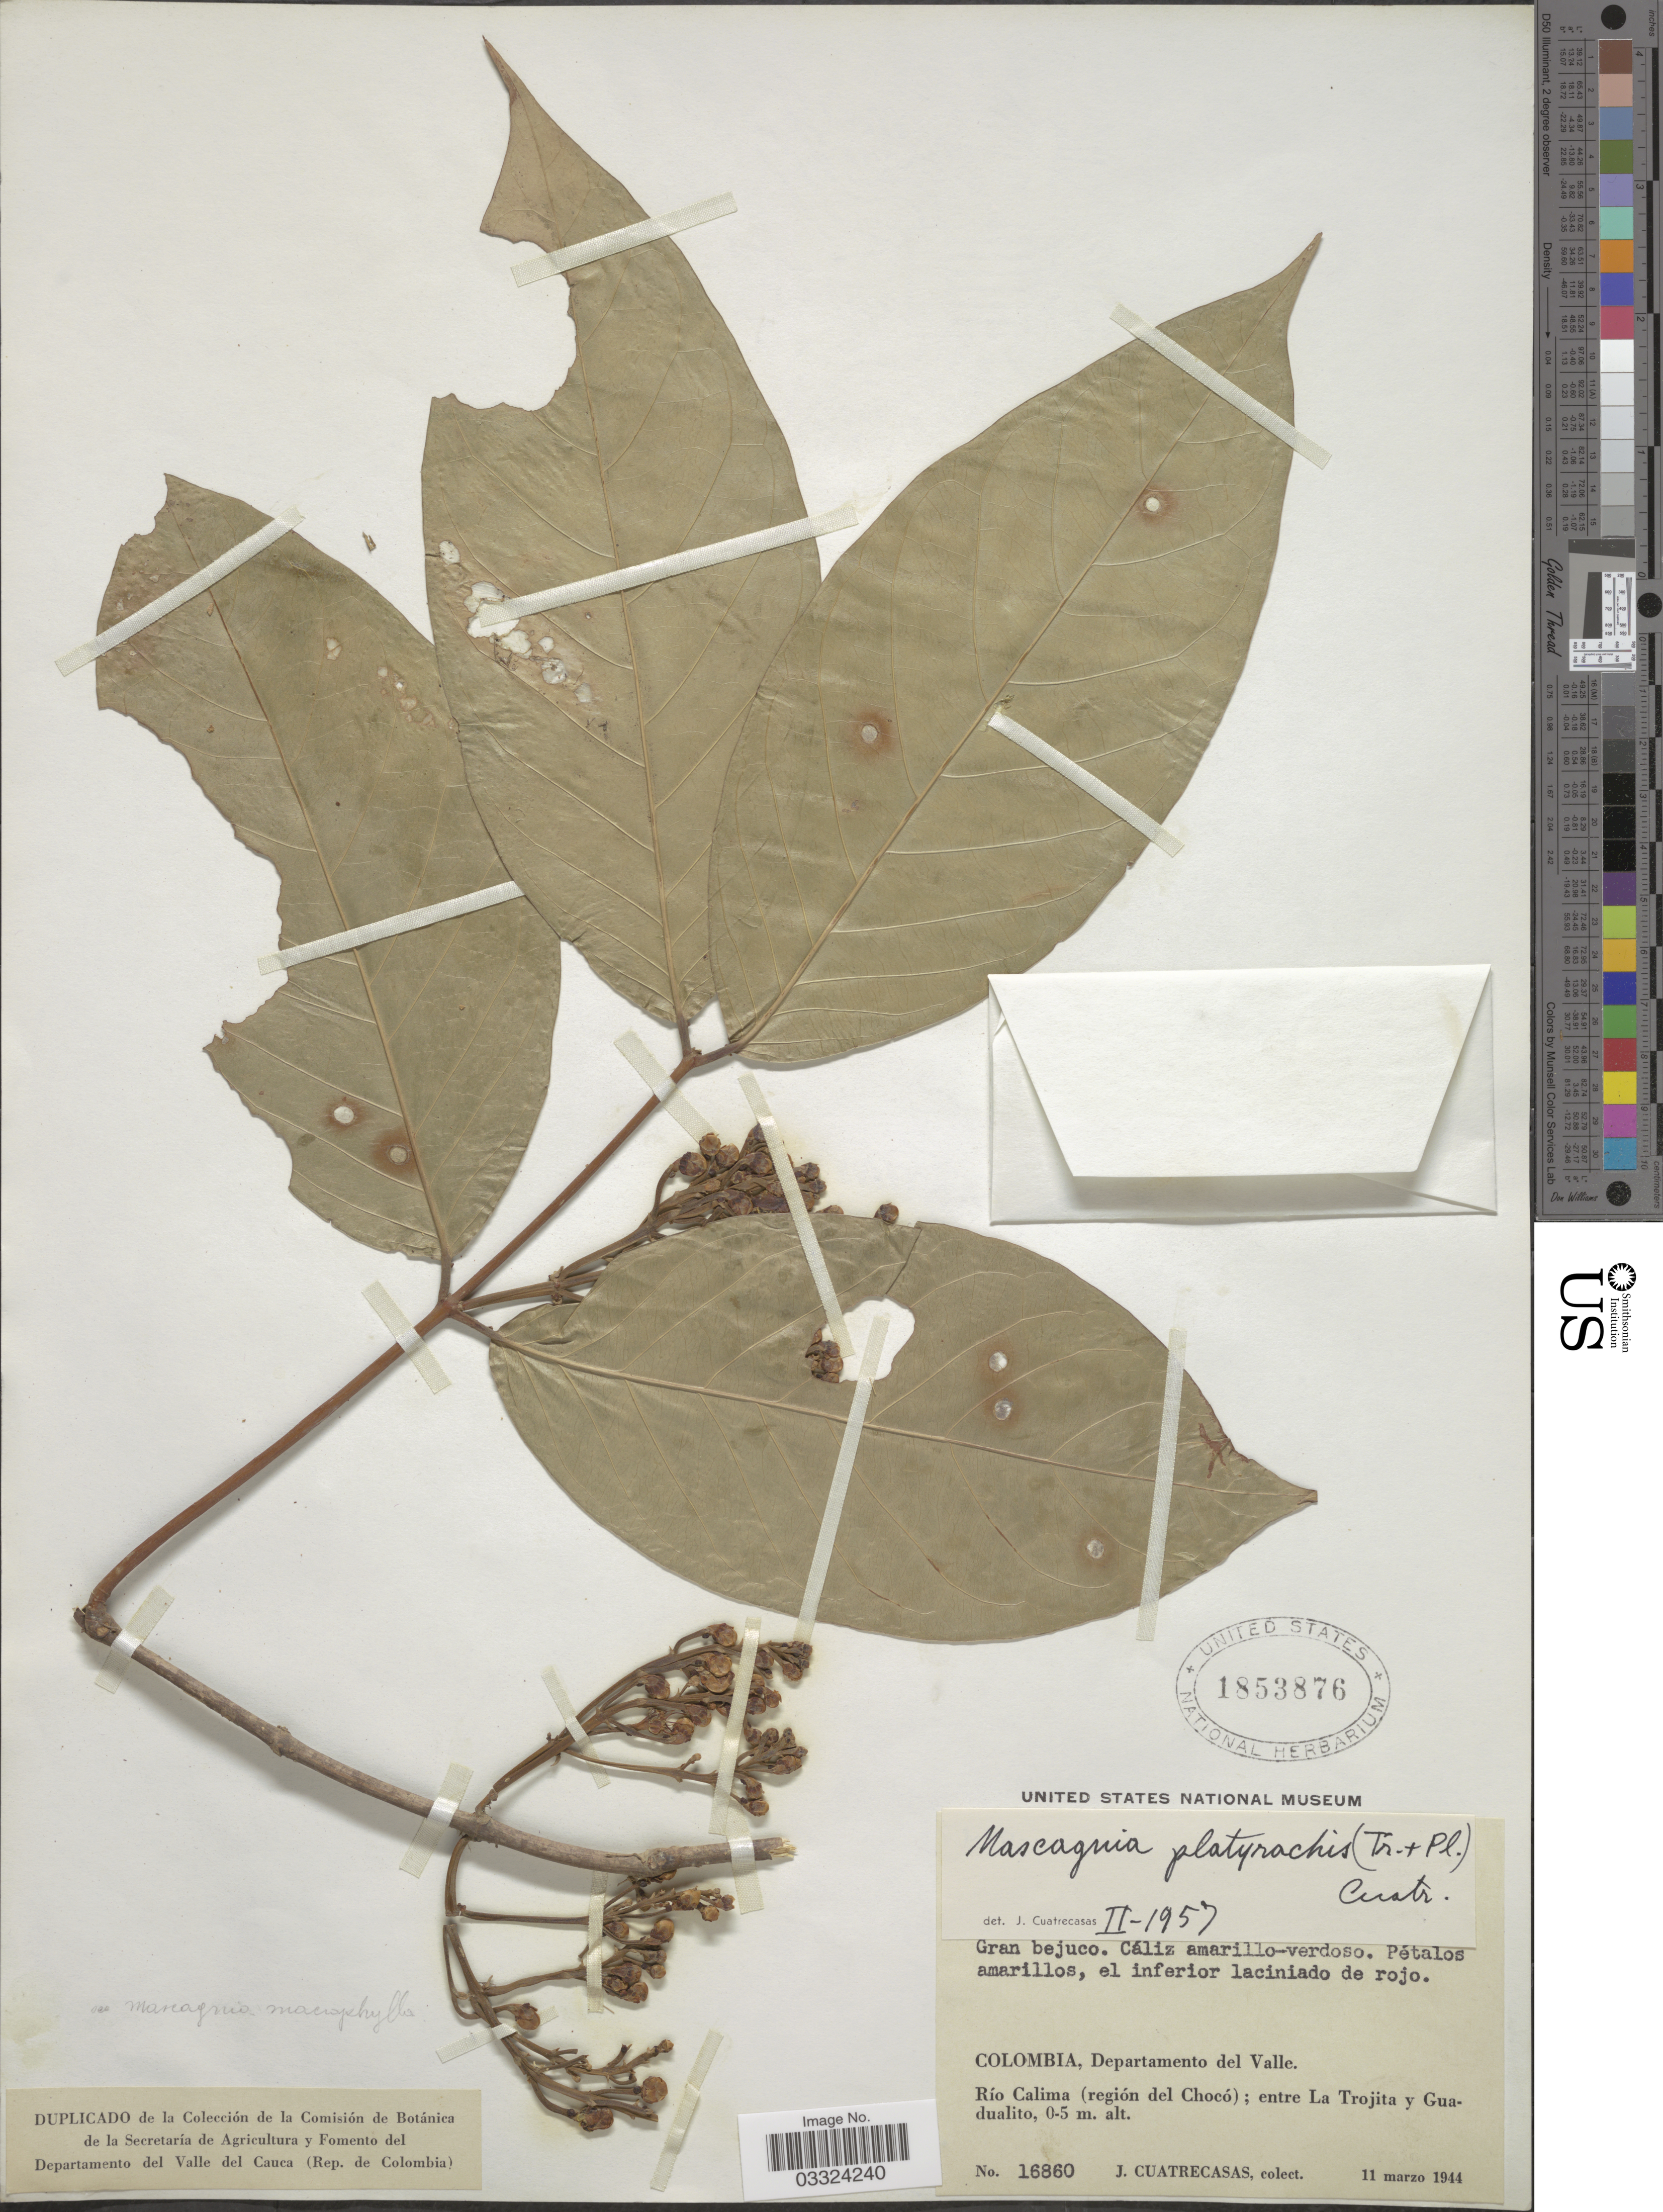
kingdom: Plantae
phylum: Tracheophyta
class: Magnoliopsida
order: Malpighiales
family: Malpighiaceae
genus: Adelphia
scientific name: Adelphia platyrachis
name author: (Triana & Planch.) W.R. Anderson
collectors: J. Cuatrecasas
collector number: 16860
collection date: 1944-03-11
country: Colombia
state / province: Valle del Cauca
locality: Departamento del Valle. Río Calima (región del Chocó); entre La Trojita y Guadualito.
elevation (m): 0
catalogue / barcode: US 1853876